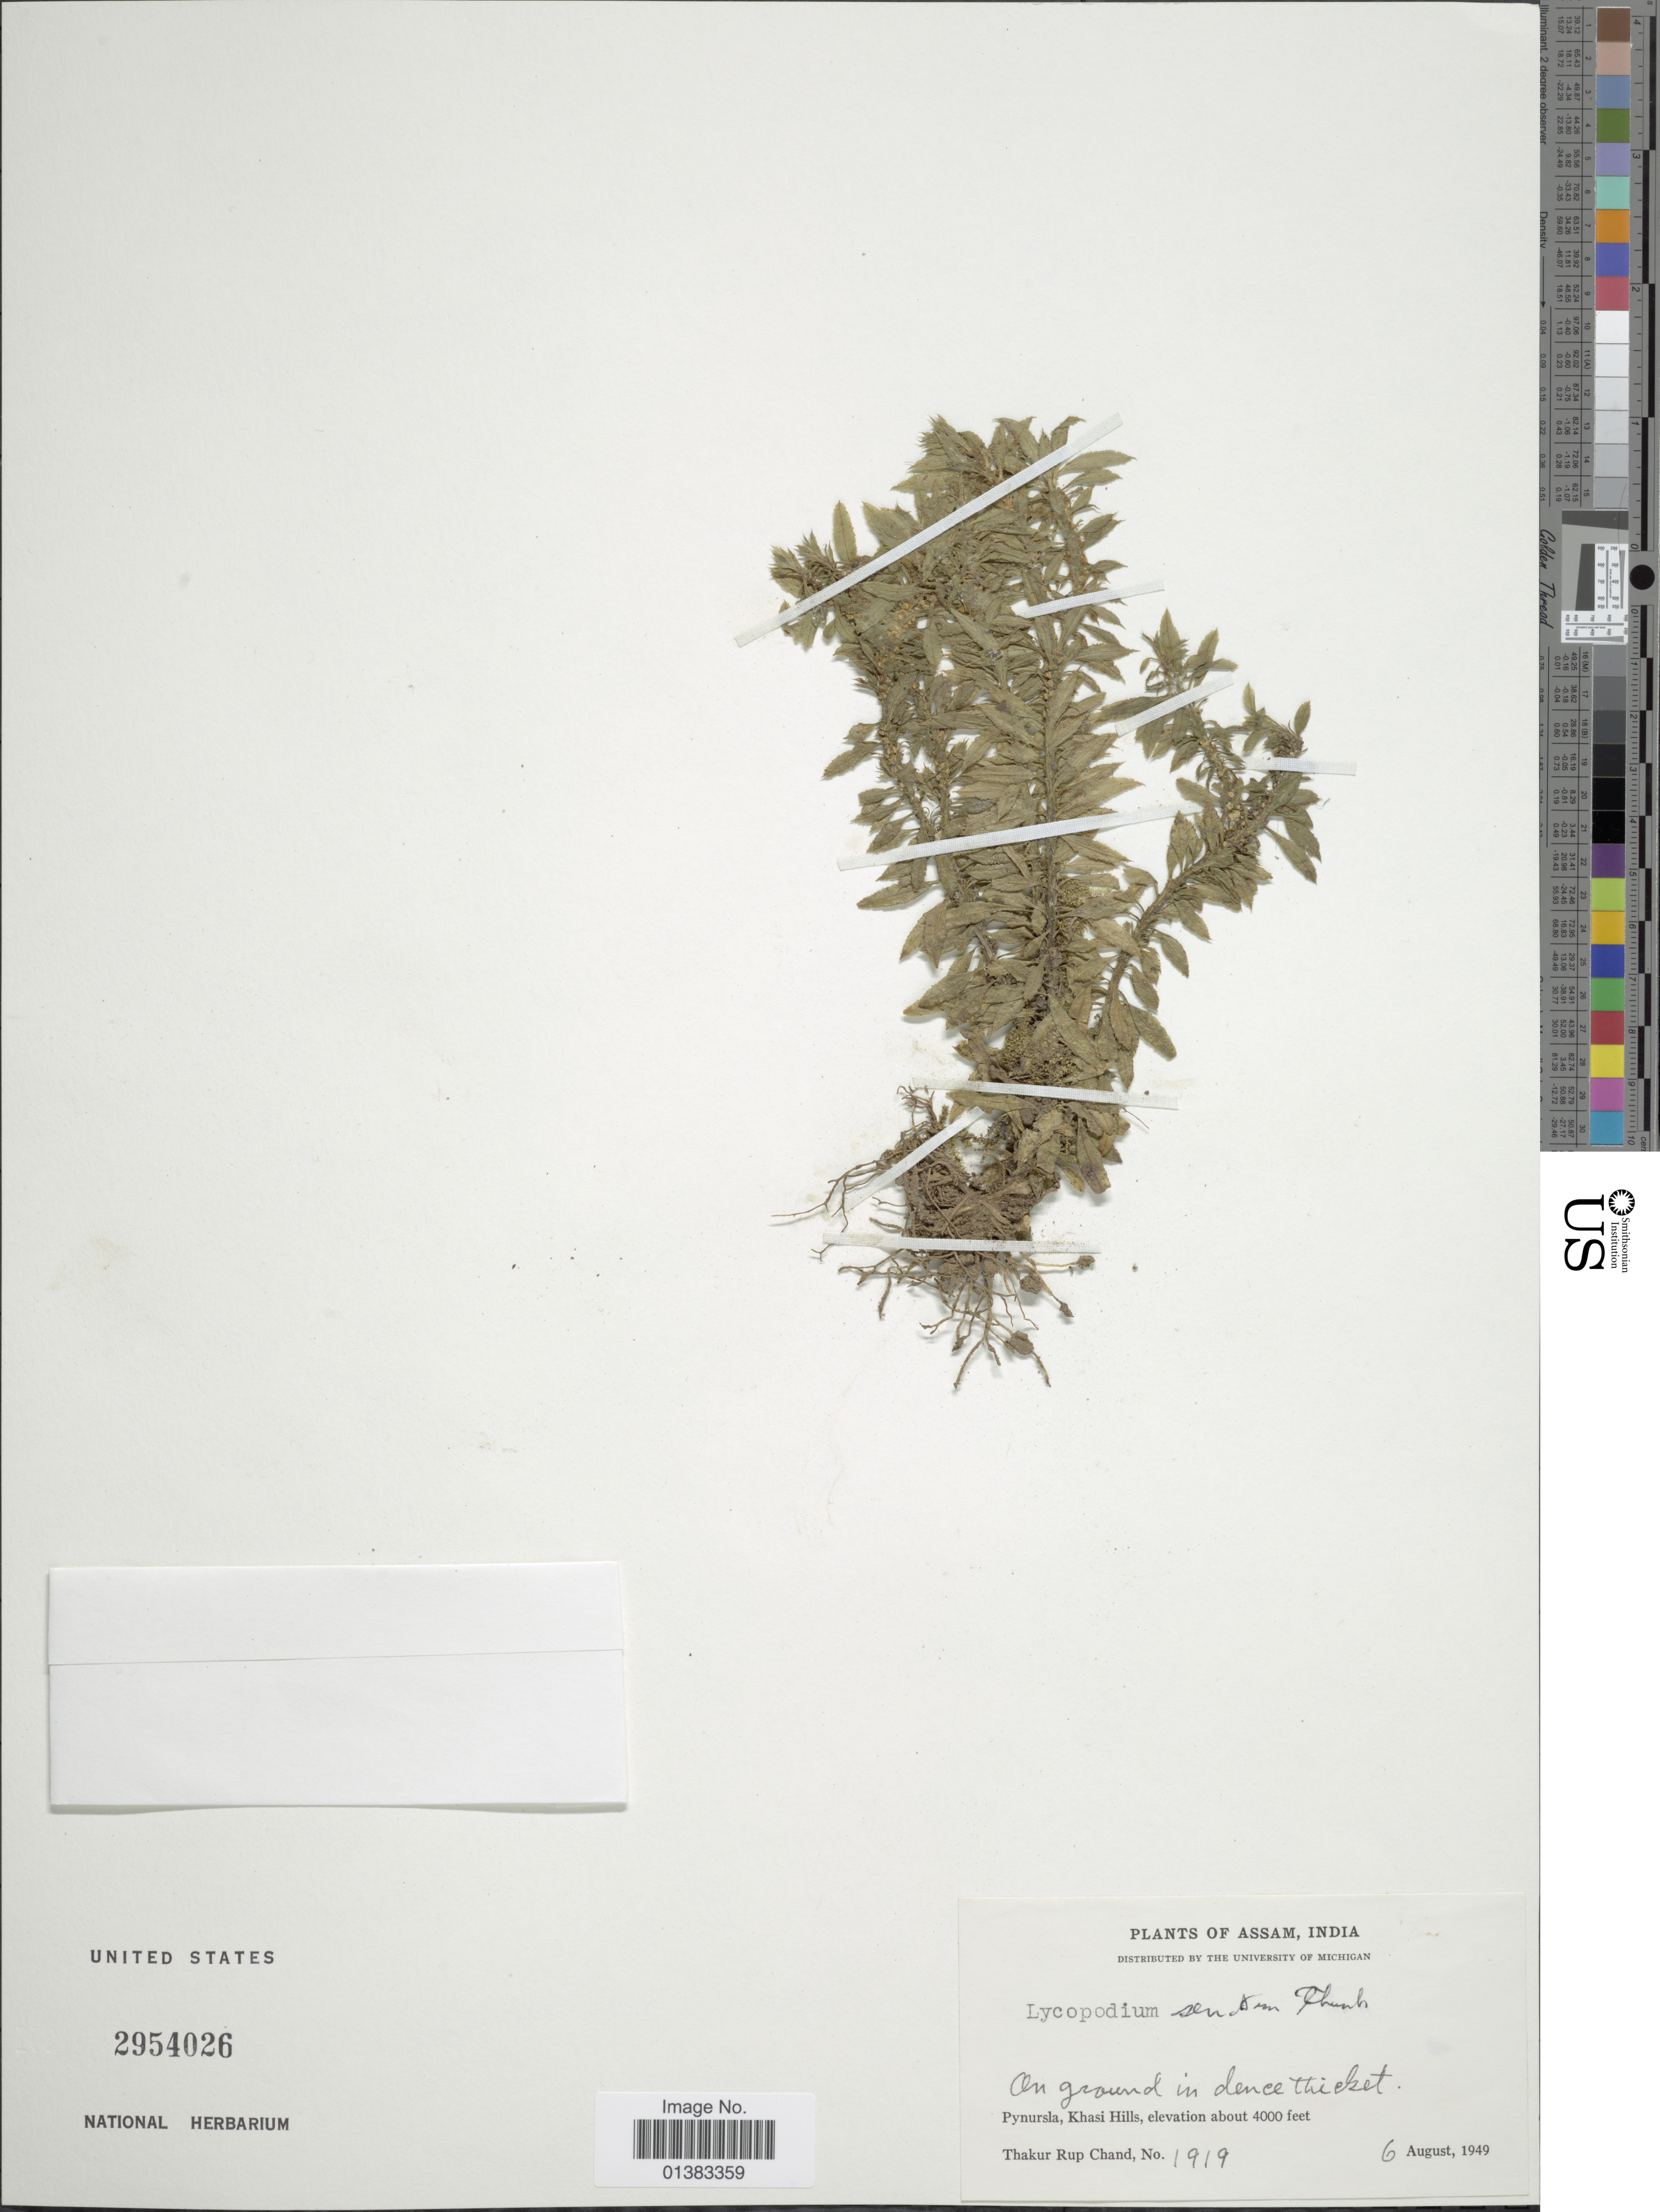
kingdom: Plantae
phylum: Tracheophyta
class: Lycopodiopsida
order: Lycopodiales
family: Lycopodiaceae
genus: Huperzia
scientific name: Huperzia serrata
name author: (Thunb.) Trevis.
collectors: T. R. Chand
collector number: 1919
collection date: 1949-08-06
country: India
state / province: Meghalaya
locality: Pynursla, Khasi Hills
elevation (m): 1219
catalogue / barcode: US 2954026